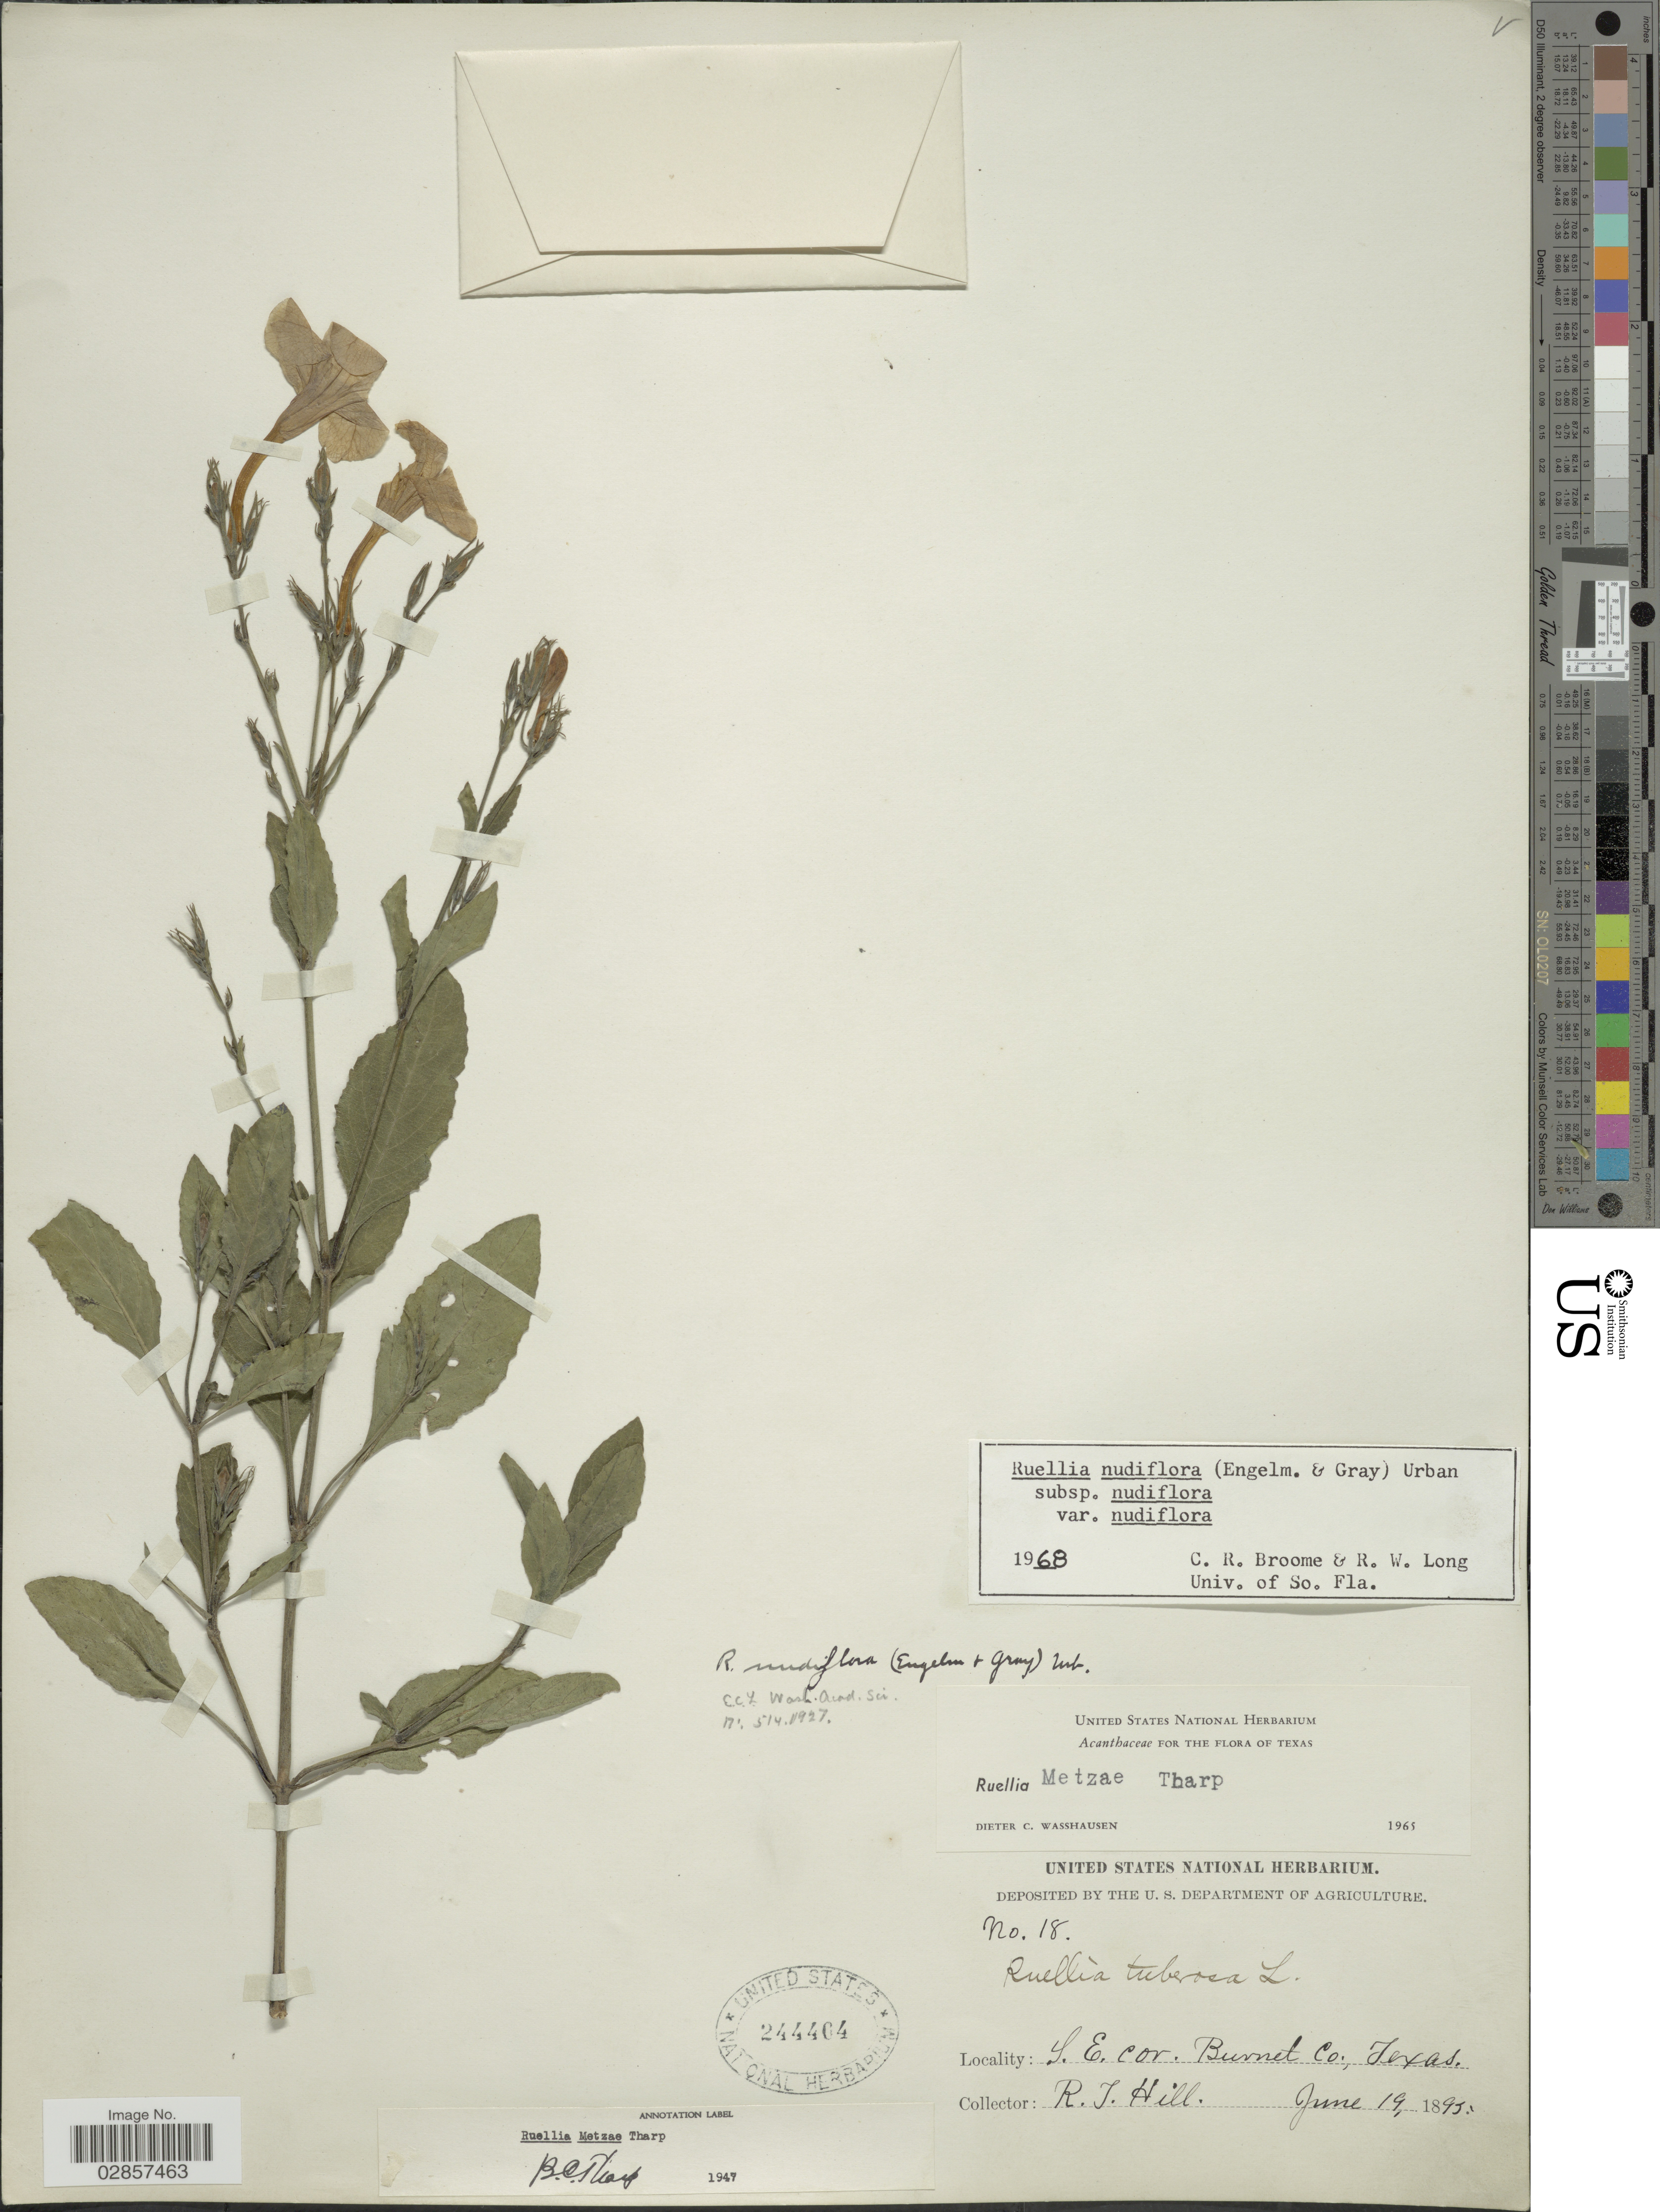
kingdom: Plantae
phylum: Tracheophyta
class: Magnoliopsida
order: Lamiales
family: Acanthaceae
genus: Ruellia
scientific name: Ruellia nudiflora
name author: (Engelm. & A. Gray) Urb.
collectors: R. J. Hill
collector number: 18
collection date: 1895-06-19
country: United States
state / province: Texas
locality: S.E. cor., Burnet Co., Texas.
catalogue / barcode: US 244404